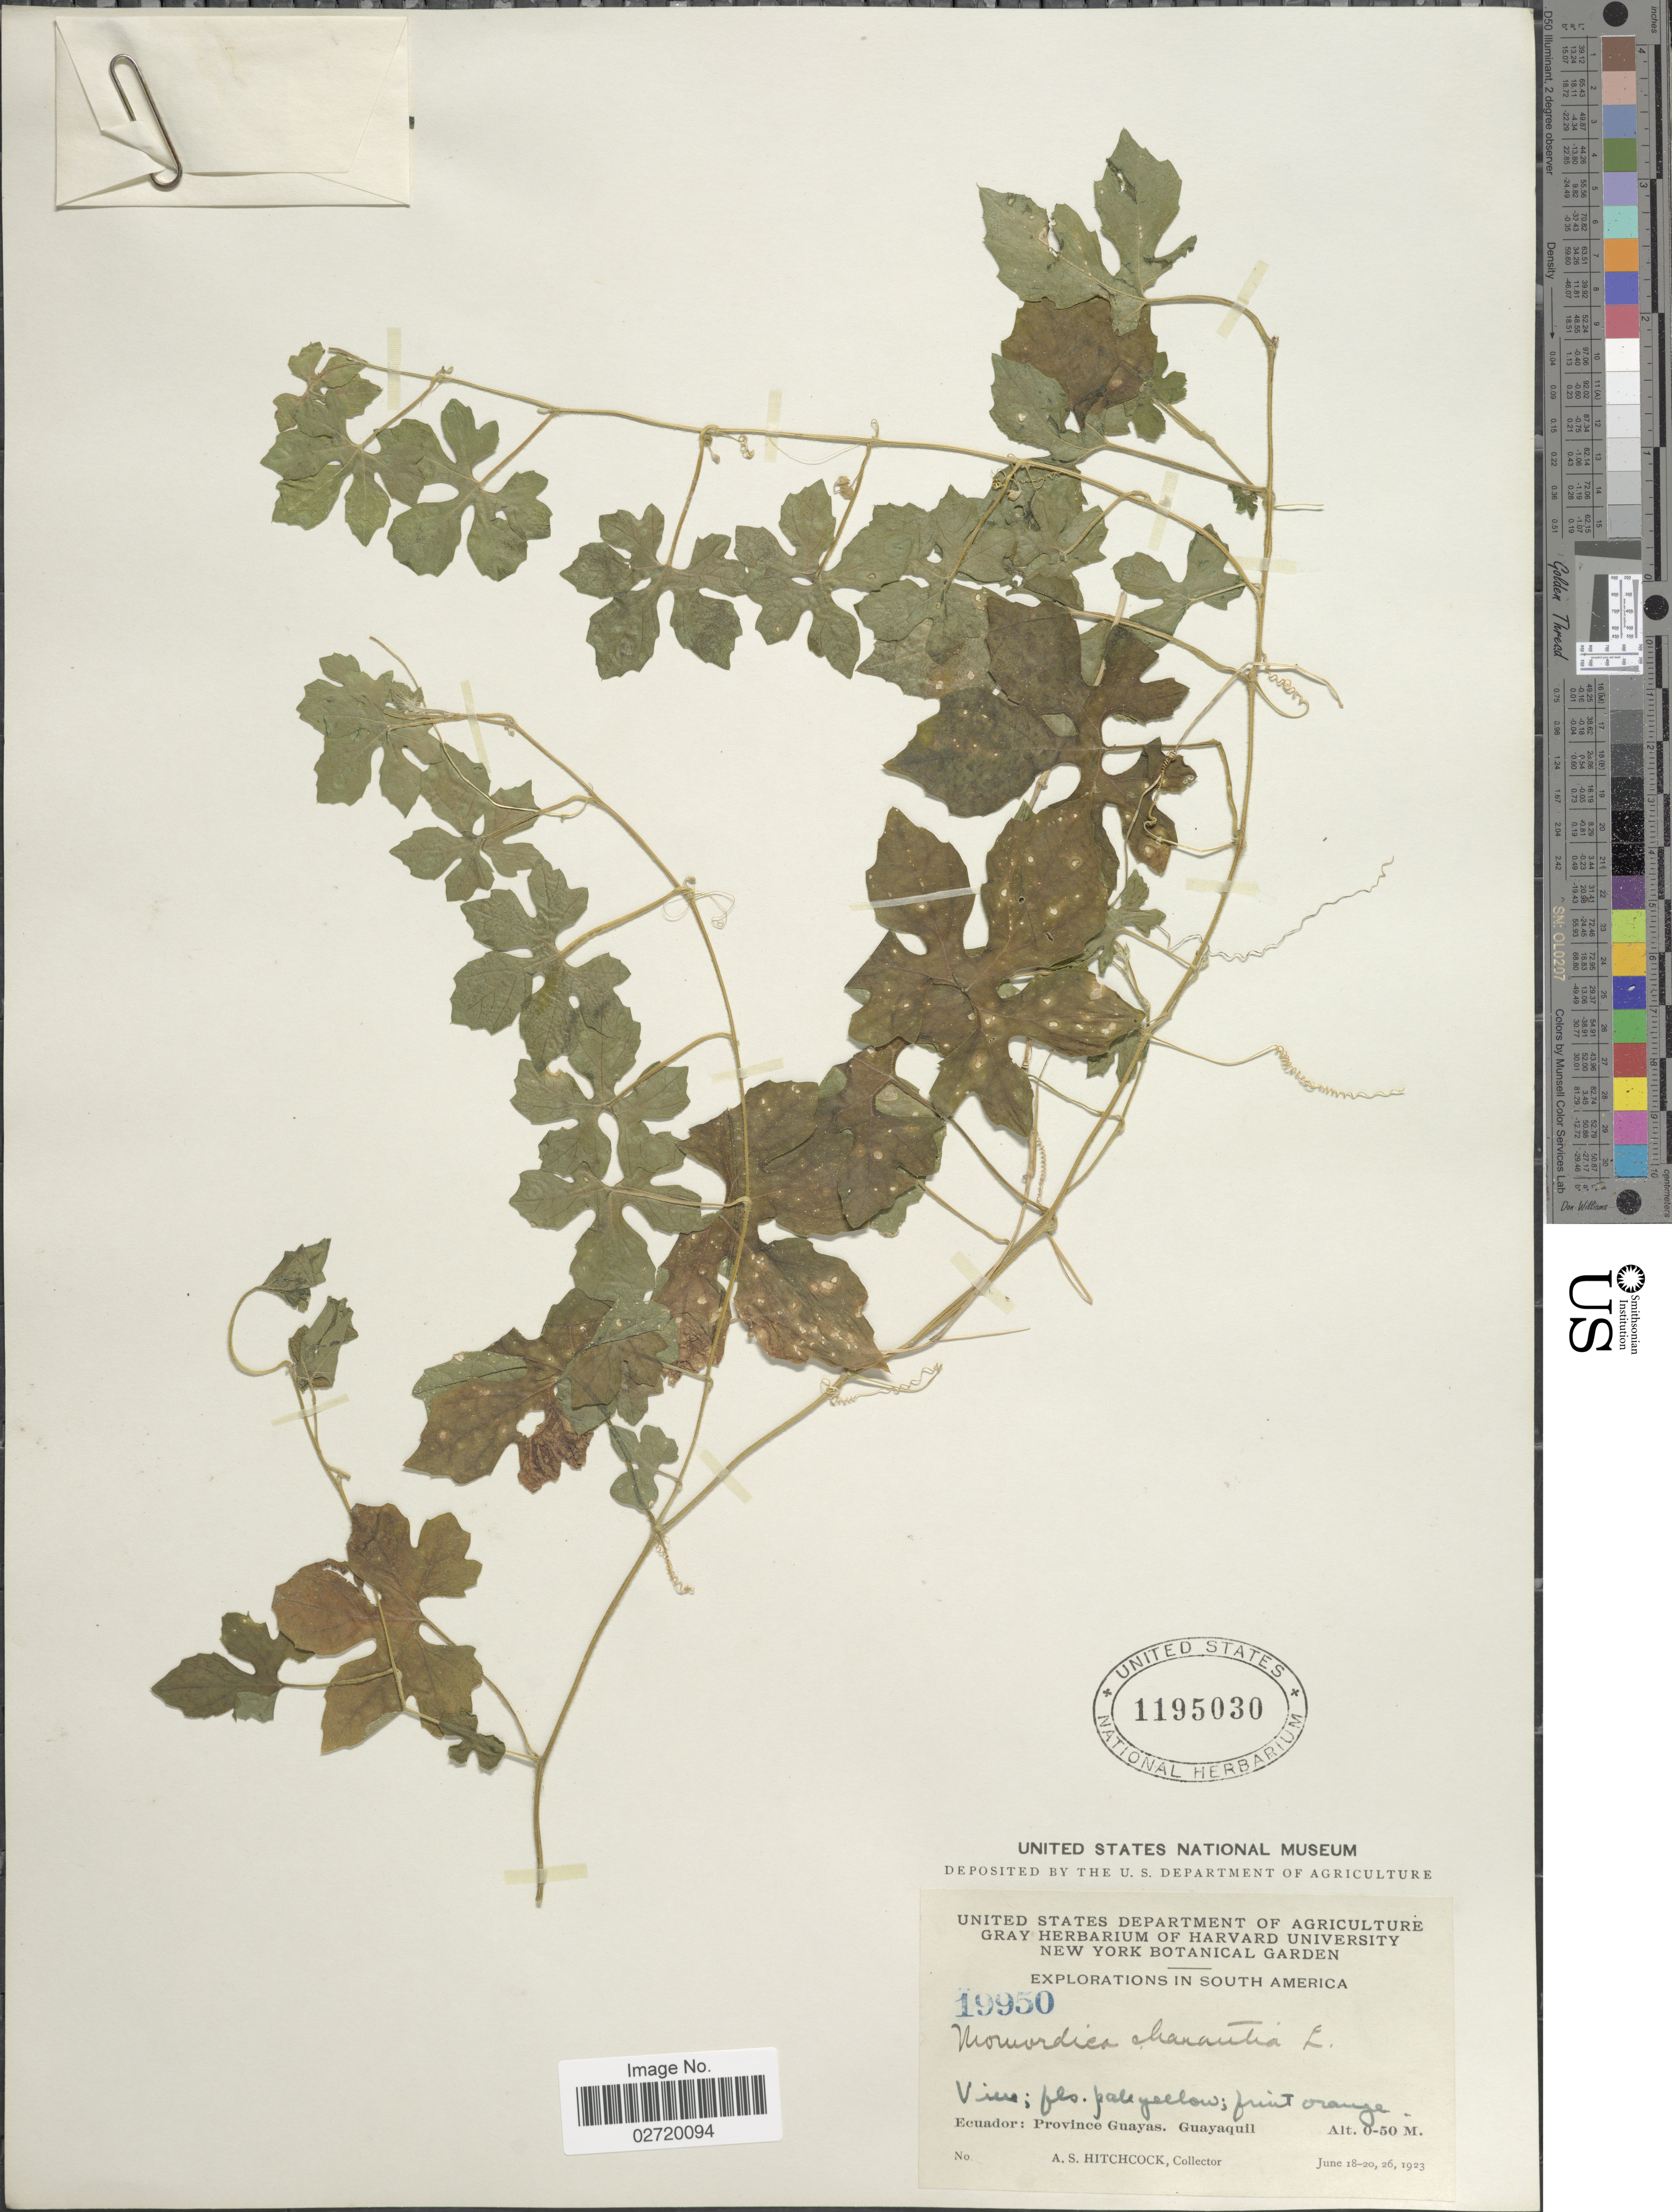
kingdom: Plantae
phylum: Tracheophyta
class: Magnoliopsida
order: Cucurbitales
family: Cucurbitaceae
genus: Momordica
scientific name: Momordica charantia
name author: L.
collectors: A. S. Hitchcock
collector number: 19950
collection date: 1923-06-18/1923-06-26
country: Ecuador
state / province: Guayas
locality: Ecuador: Province Guayas, Guayaquil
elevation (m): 0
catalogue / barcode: US 1195030